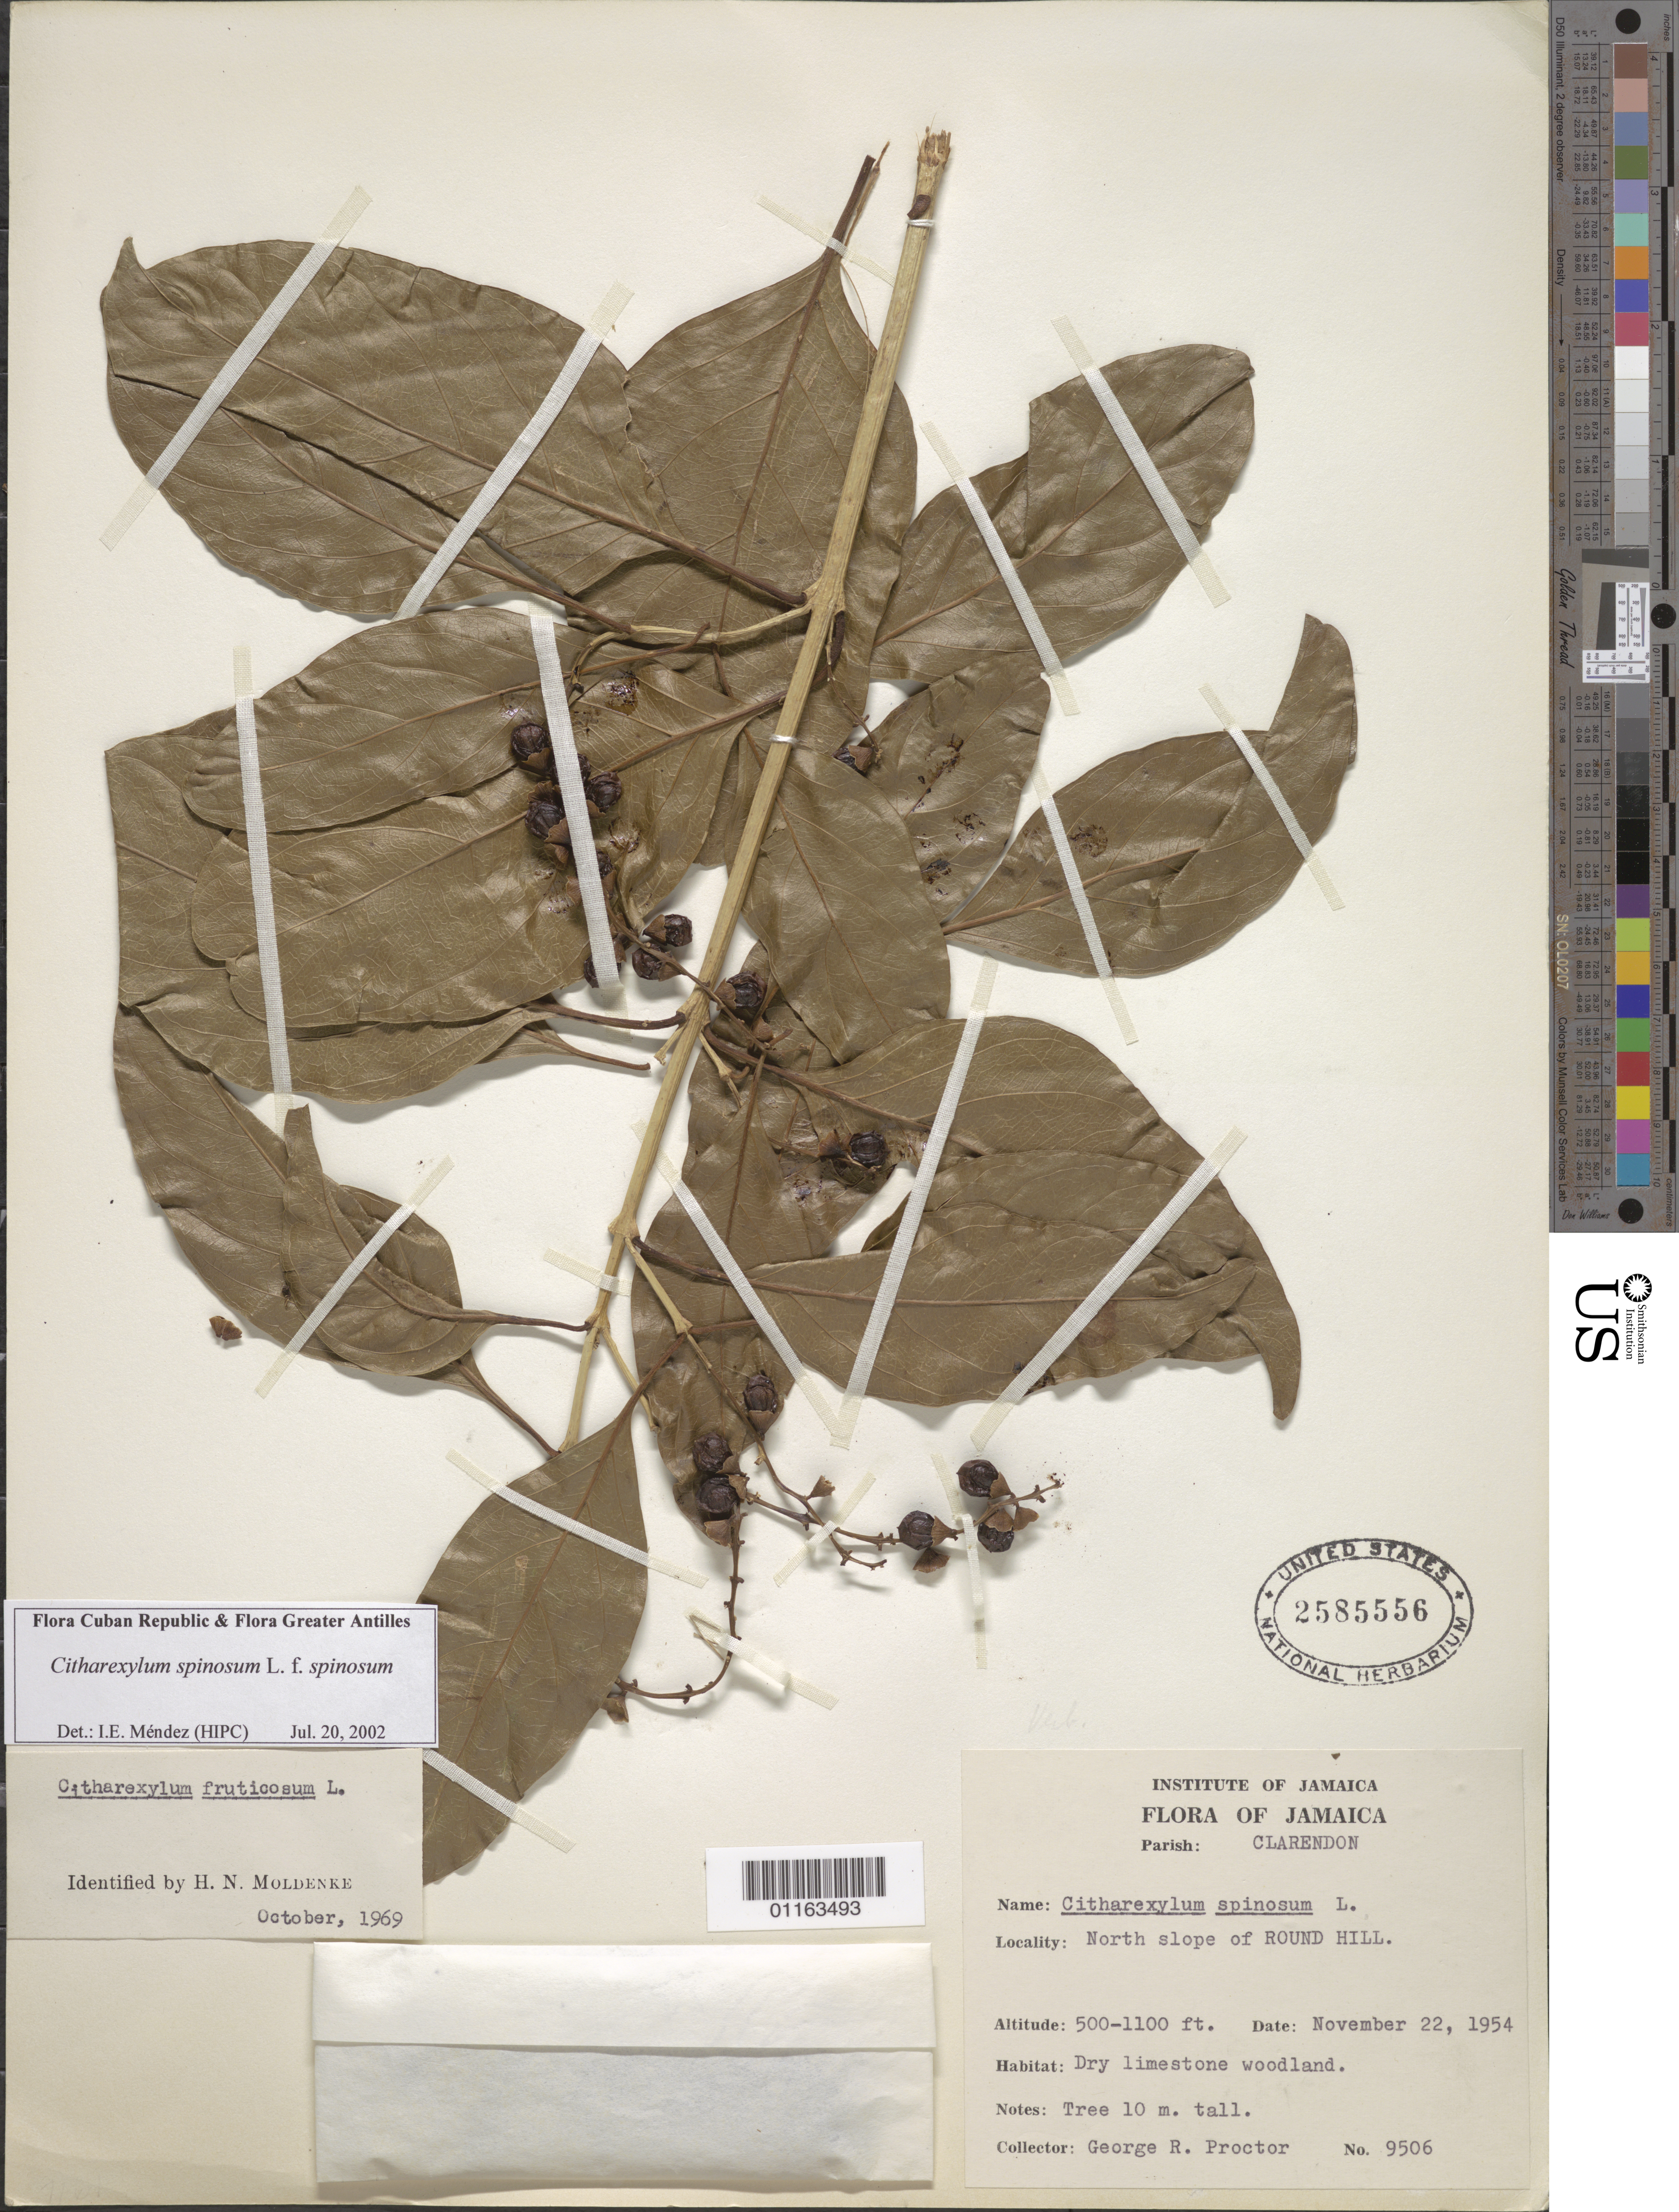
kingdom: Plantae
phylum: Tracheophyta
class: Magnoliopsida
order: Lamiales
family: Verbenaceae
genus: Citharexylum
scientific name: Citharexylum spinosum f. spinosum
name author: L.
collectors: G. R. Proctor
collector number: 9506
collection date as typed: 22 Nov 1954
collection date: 1954-11-22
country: Jamaica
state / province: Clarendon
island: Jamaica I.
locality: North slope of Round Hill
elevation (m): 152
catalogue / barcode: US 2585556